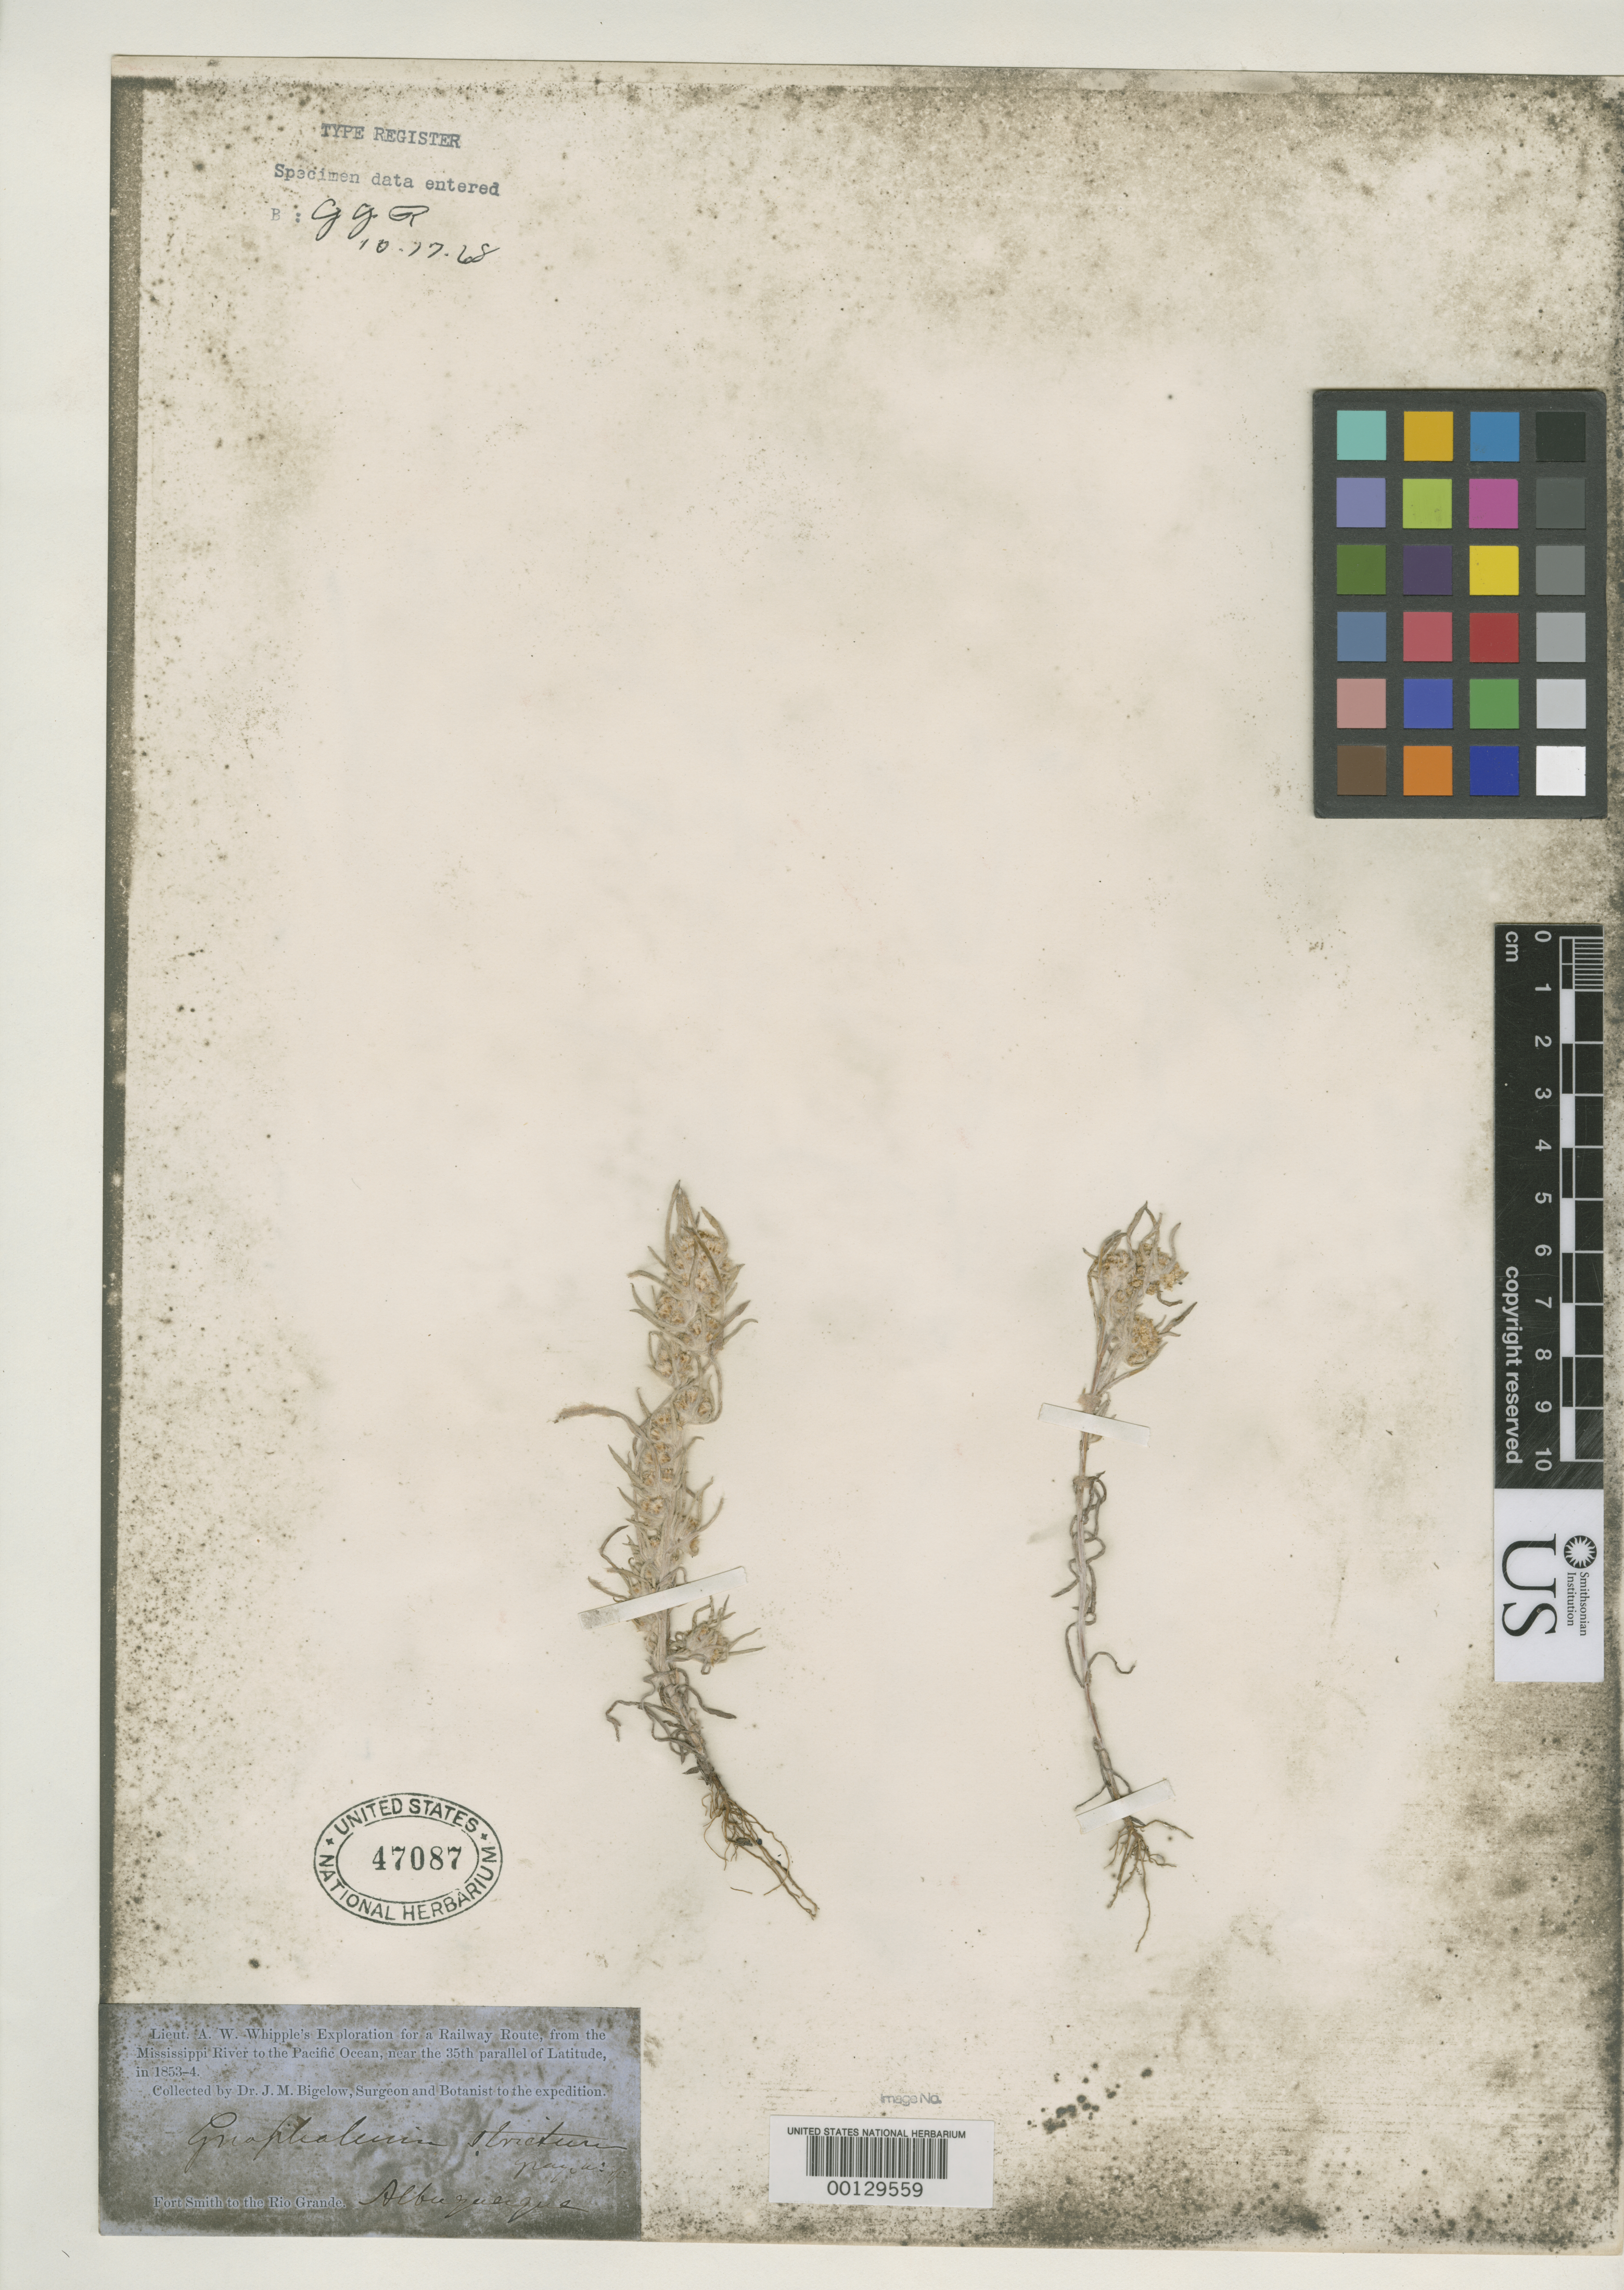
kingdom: Plantae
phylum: Tracheophyta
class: Magnoliopsida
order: Asterales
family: Asteraceae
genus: Gnaphalium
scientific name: Gnaphalium strictum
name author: A. Gray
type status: Isotype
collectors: J. M. Bigelow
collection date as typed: Oct 1853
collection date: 1853-10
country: United States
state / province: New Mexico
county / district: Bernalillo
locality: Albuquerque.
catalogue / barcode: US 47087